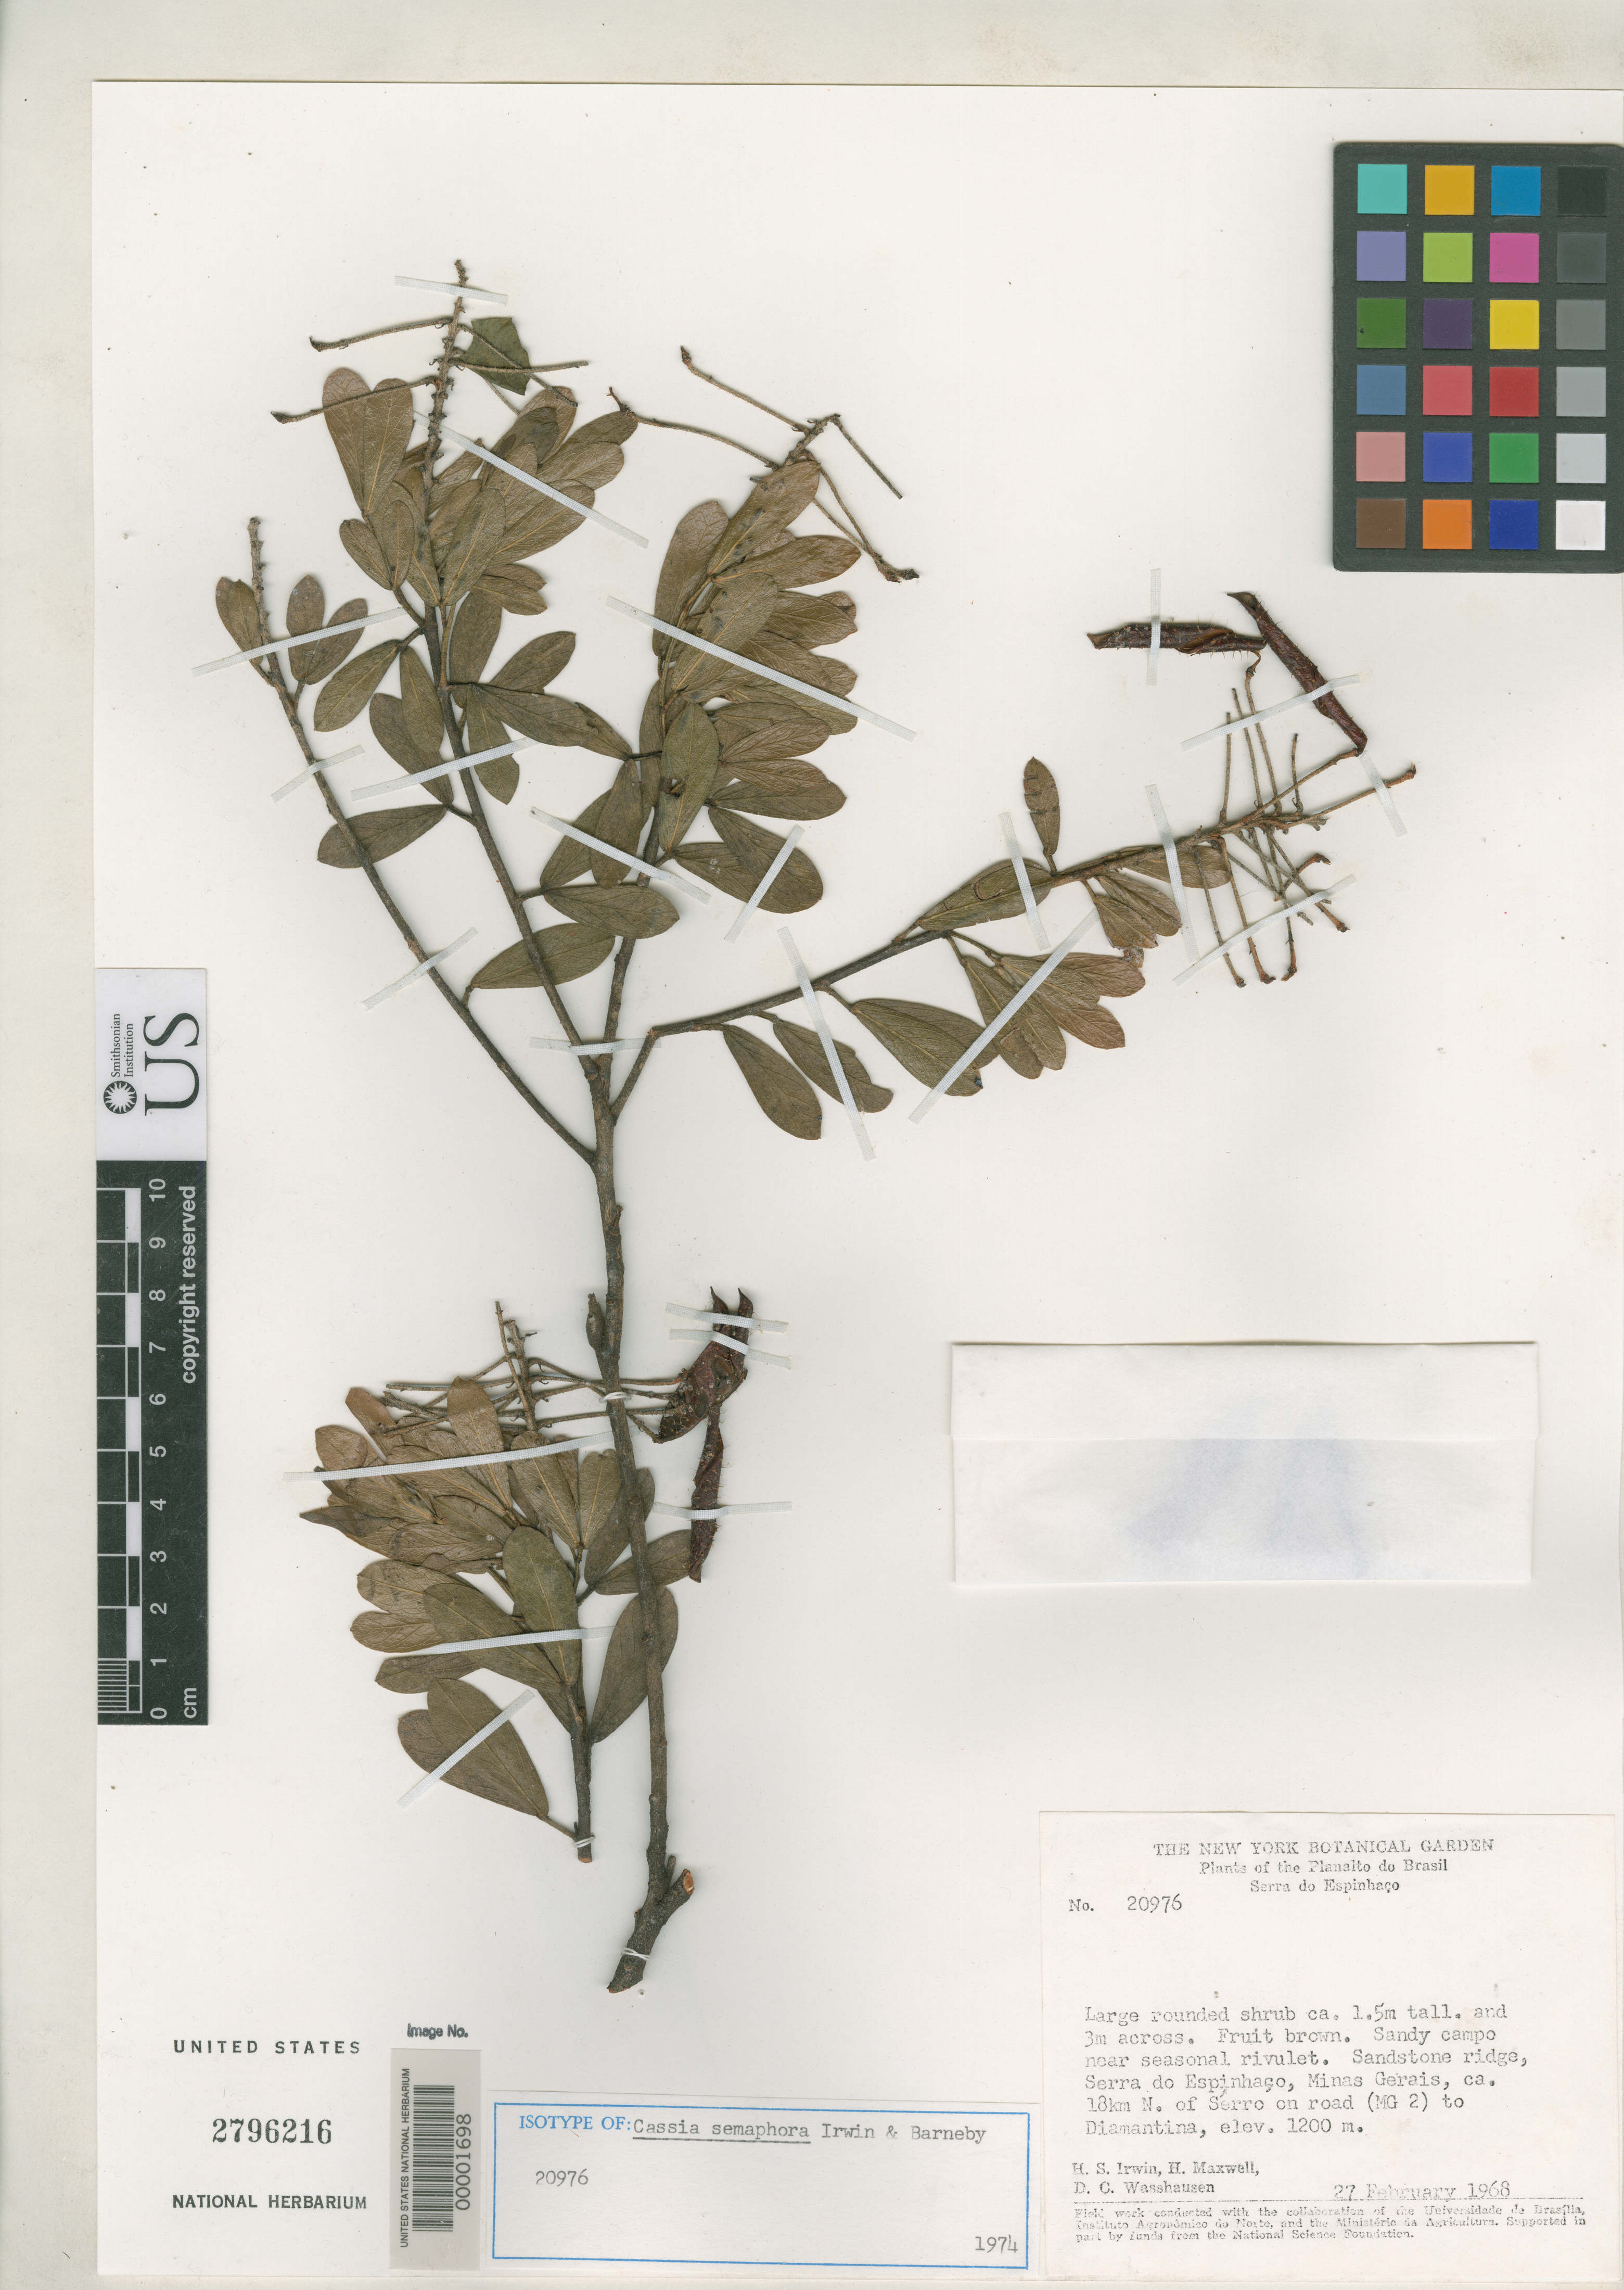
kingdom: Plantae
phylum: Tracheophyta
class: Magnoliopsida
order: Fabales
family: Fabaceae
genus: Cassia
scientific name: Cassia semaphora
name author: H.S. Irwin & Barneby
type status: Isotype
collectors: H. Irwin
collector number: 20976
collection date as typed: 27 Feb 1968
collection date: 1968-02-27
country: Brazil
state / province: Minas Gerais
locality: Serra do Espinhaco, N of Serra.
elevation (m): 1200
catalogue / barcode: US 2796216